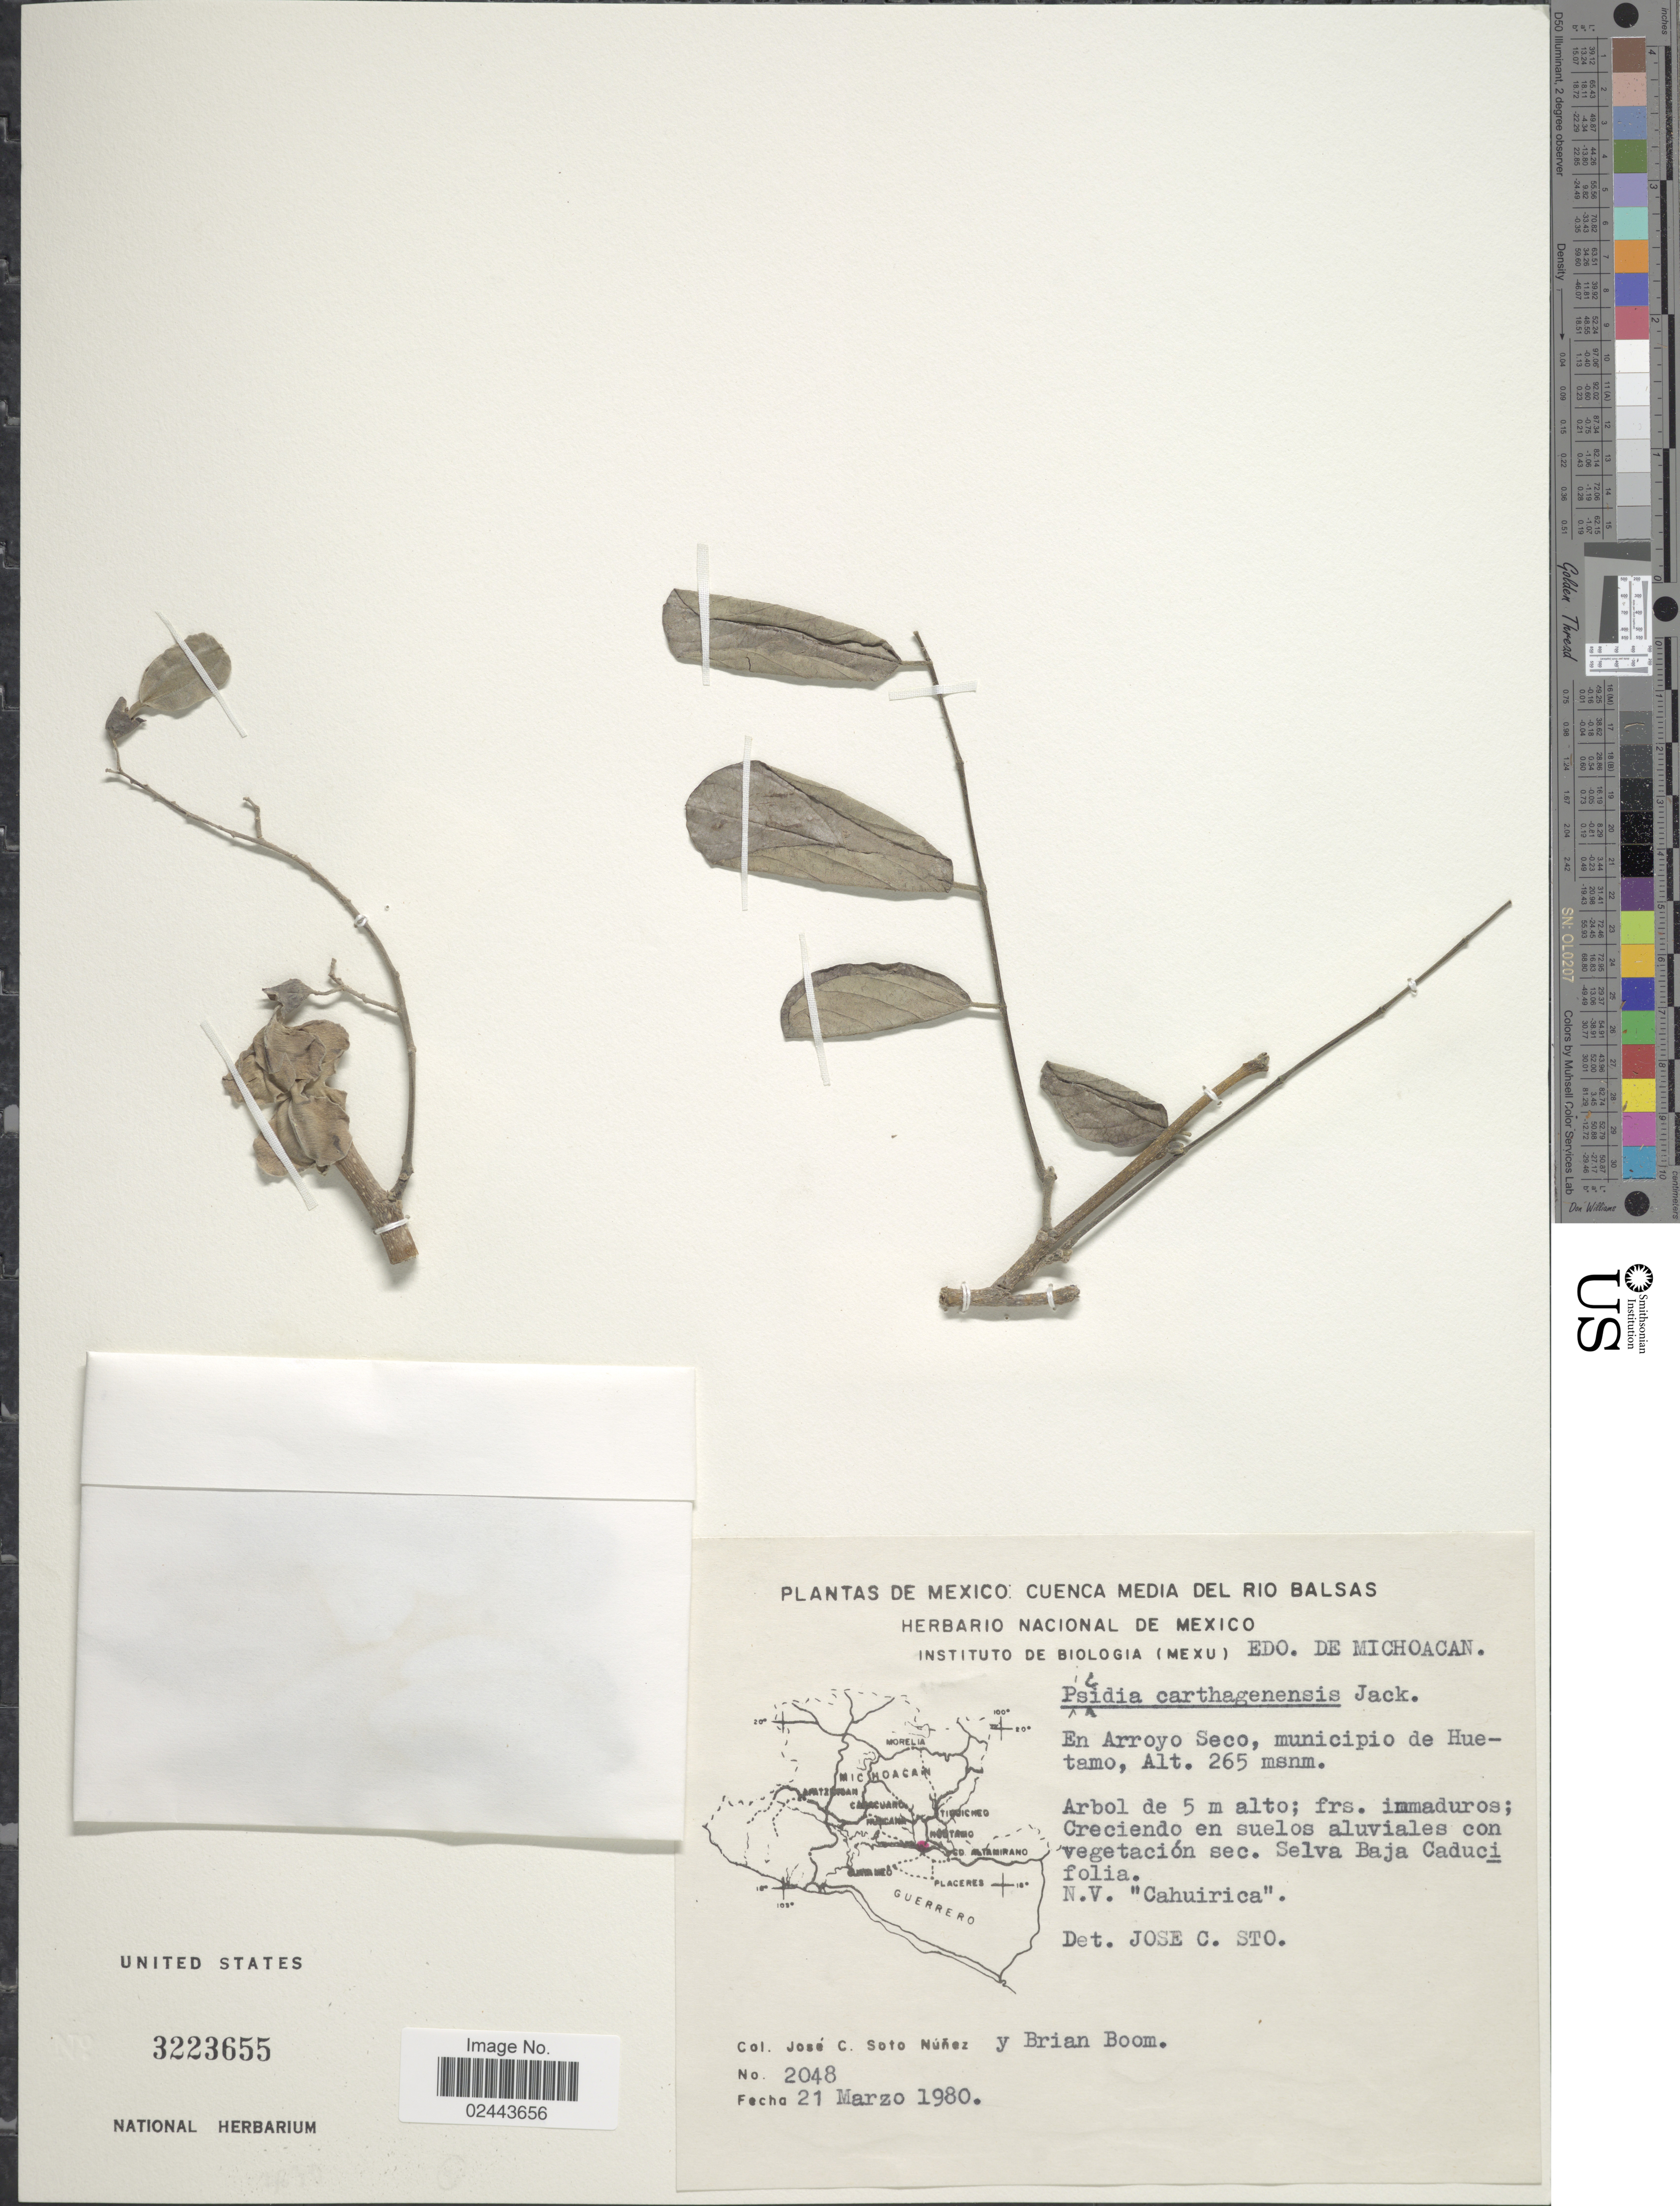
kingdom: Plantae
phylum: Tracheophyta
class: Magnoliopsida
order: Fabales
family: Fabaceae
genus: Piscidia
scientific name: Piscidia carthagenensis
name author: Jacq.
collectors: J. Soto & B. M. Boom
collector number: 2048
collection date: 1980-03-21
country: Mexico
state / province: Michoacán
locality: Cuenca Media del Rio Balsas, en Arroyo Seco, municipio de Huetamo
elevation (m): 265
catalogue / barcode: US 3223655